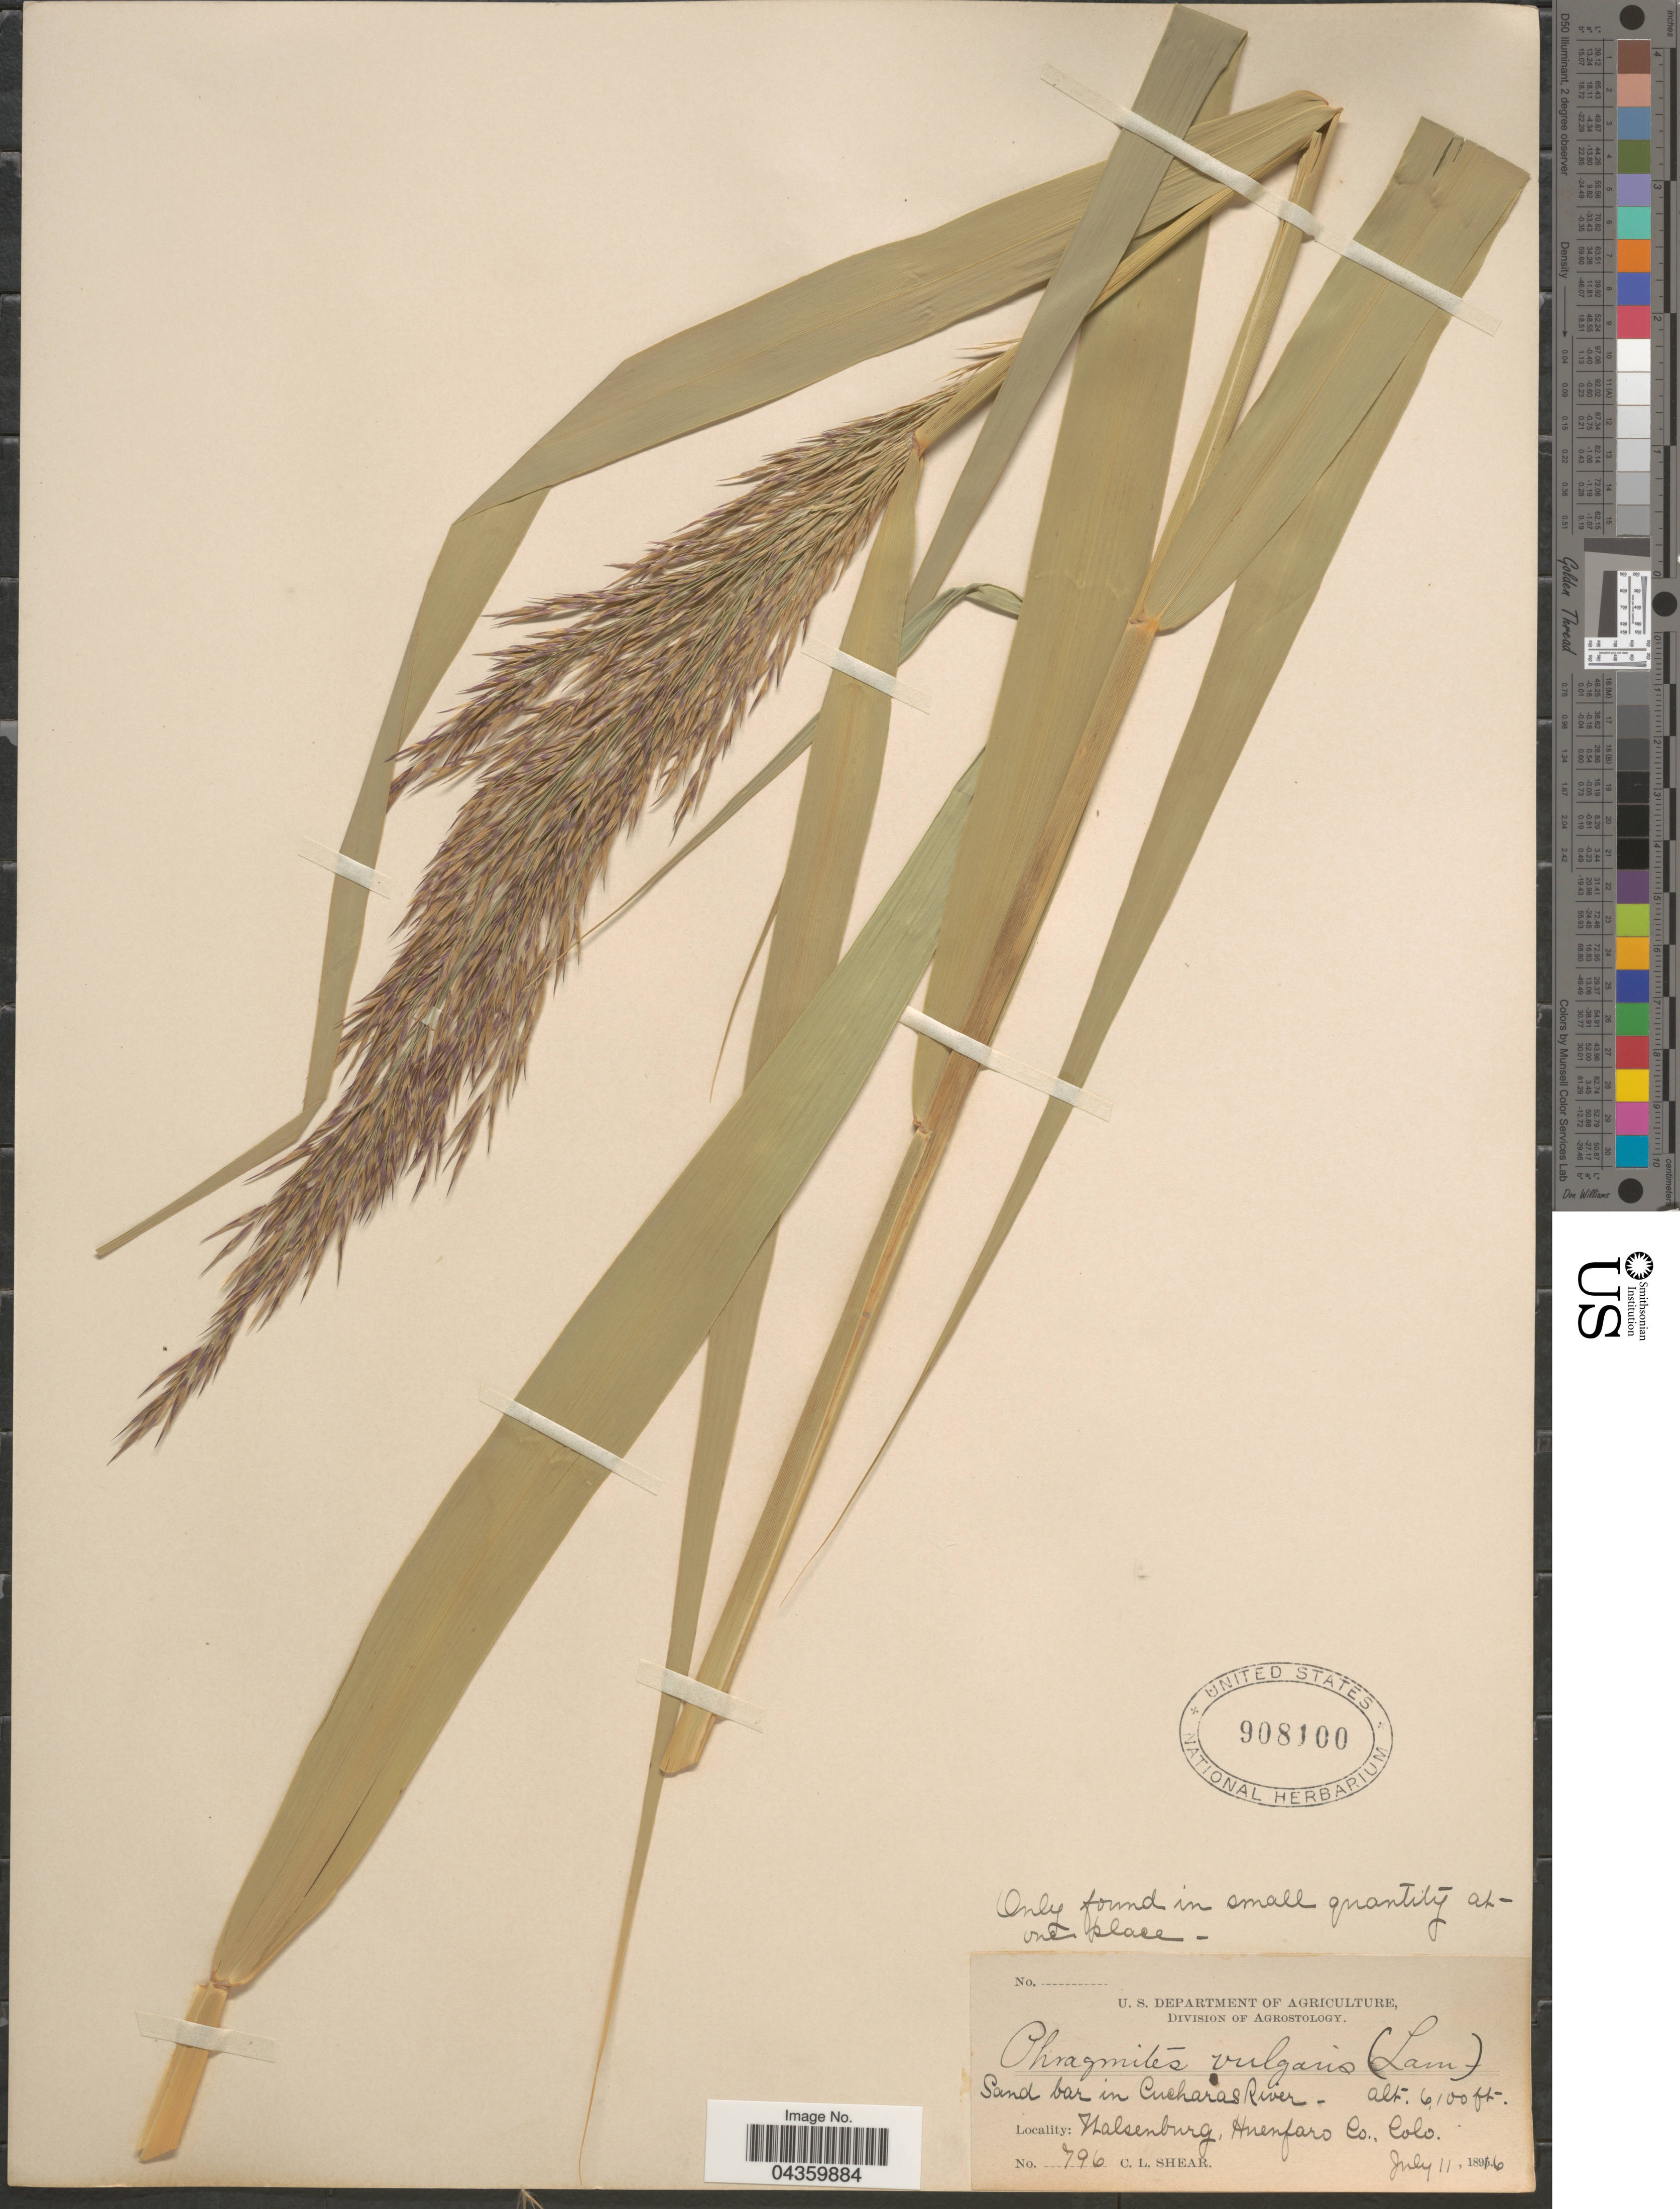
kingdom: Plantae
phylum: Tracheophyta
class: Liliopsida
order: Poales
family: Poaceae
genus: Phragmites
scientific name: Phragmites australis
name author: (Cav.) Trin. ex Steud.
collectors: C. L. Shear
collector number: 796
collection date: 1896-07-11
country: United States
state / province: Colorado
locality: Sand bar in Cucharas River. Walsenburg, Huerfaro Co.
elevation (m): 1859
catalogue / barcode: US 908100